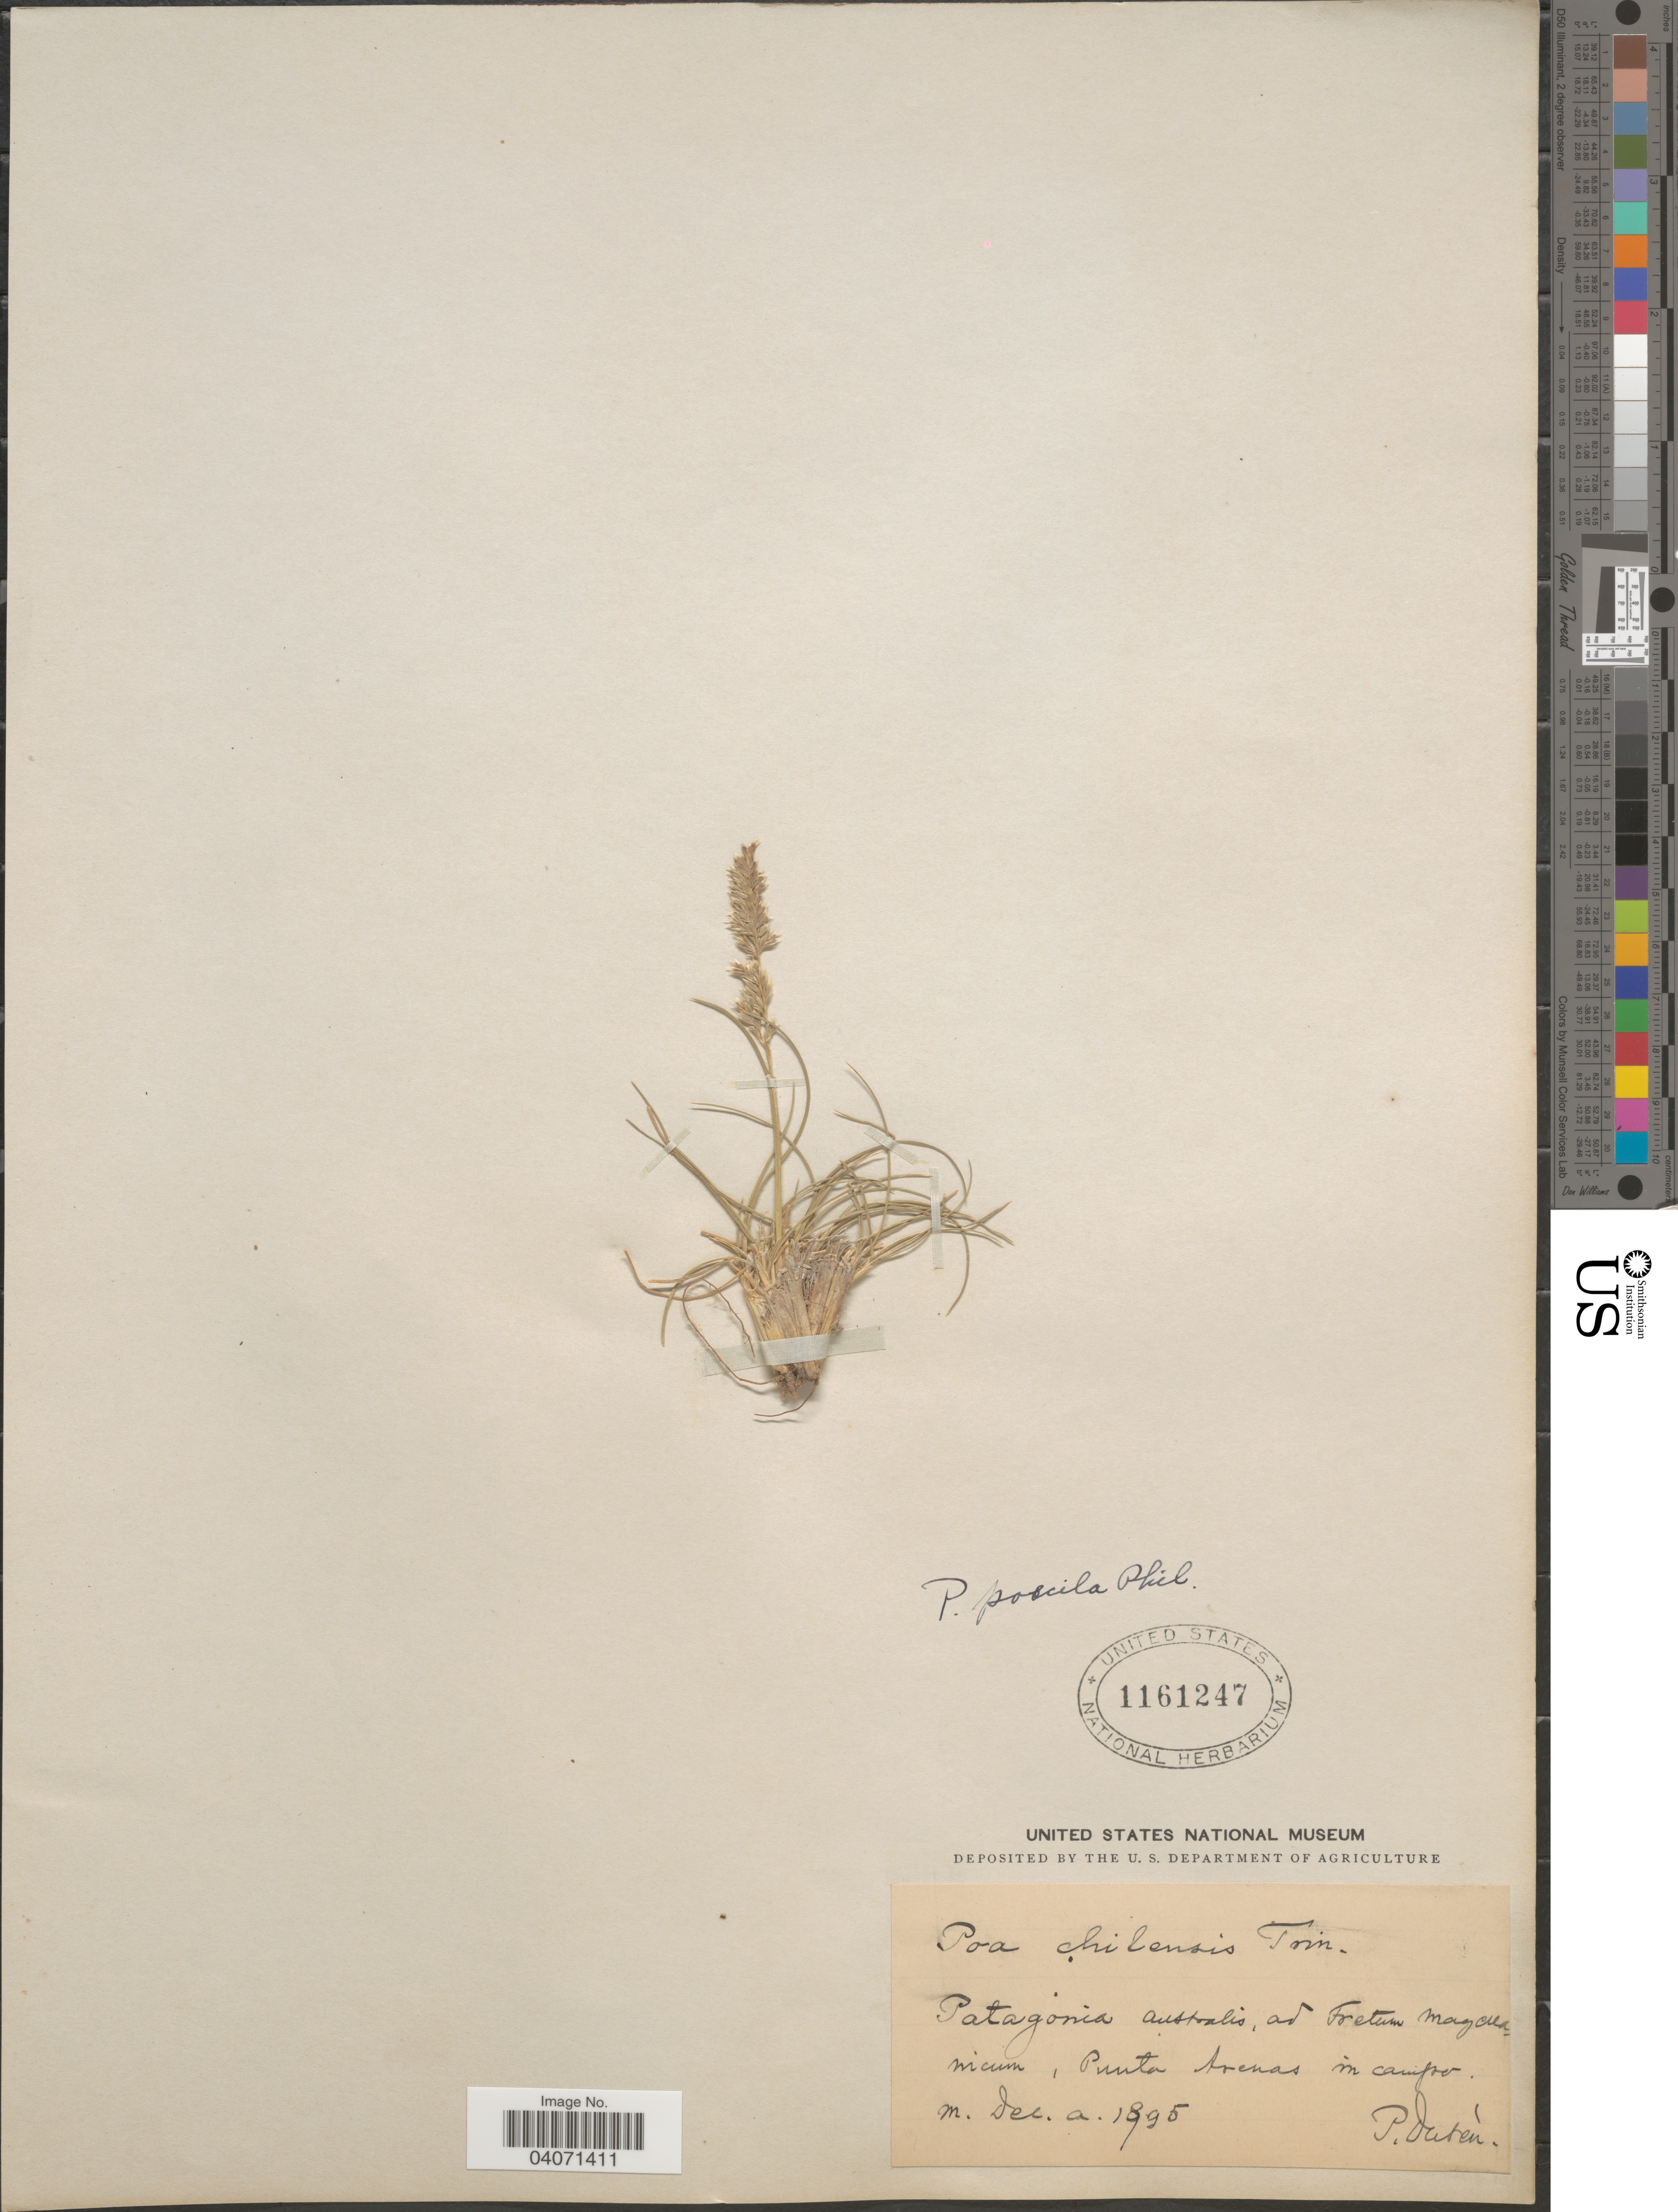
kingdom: Plantae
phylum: Tracheophyta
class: Liliopsida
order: Poales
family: Poaceae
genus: Poa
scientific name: Poa spiciformis var. spiciformis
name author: Steud.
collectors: P. Dusén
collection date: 1895-12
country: Chile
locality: Patagonia australis, ad Fretum magelanicum, Punta Arenas in campo.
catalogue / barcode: US 1161247